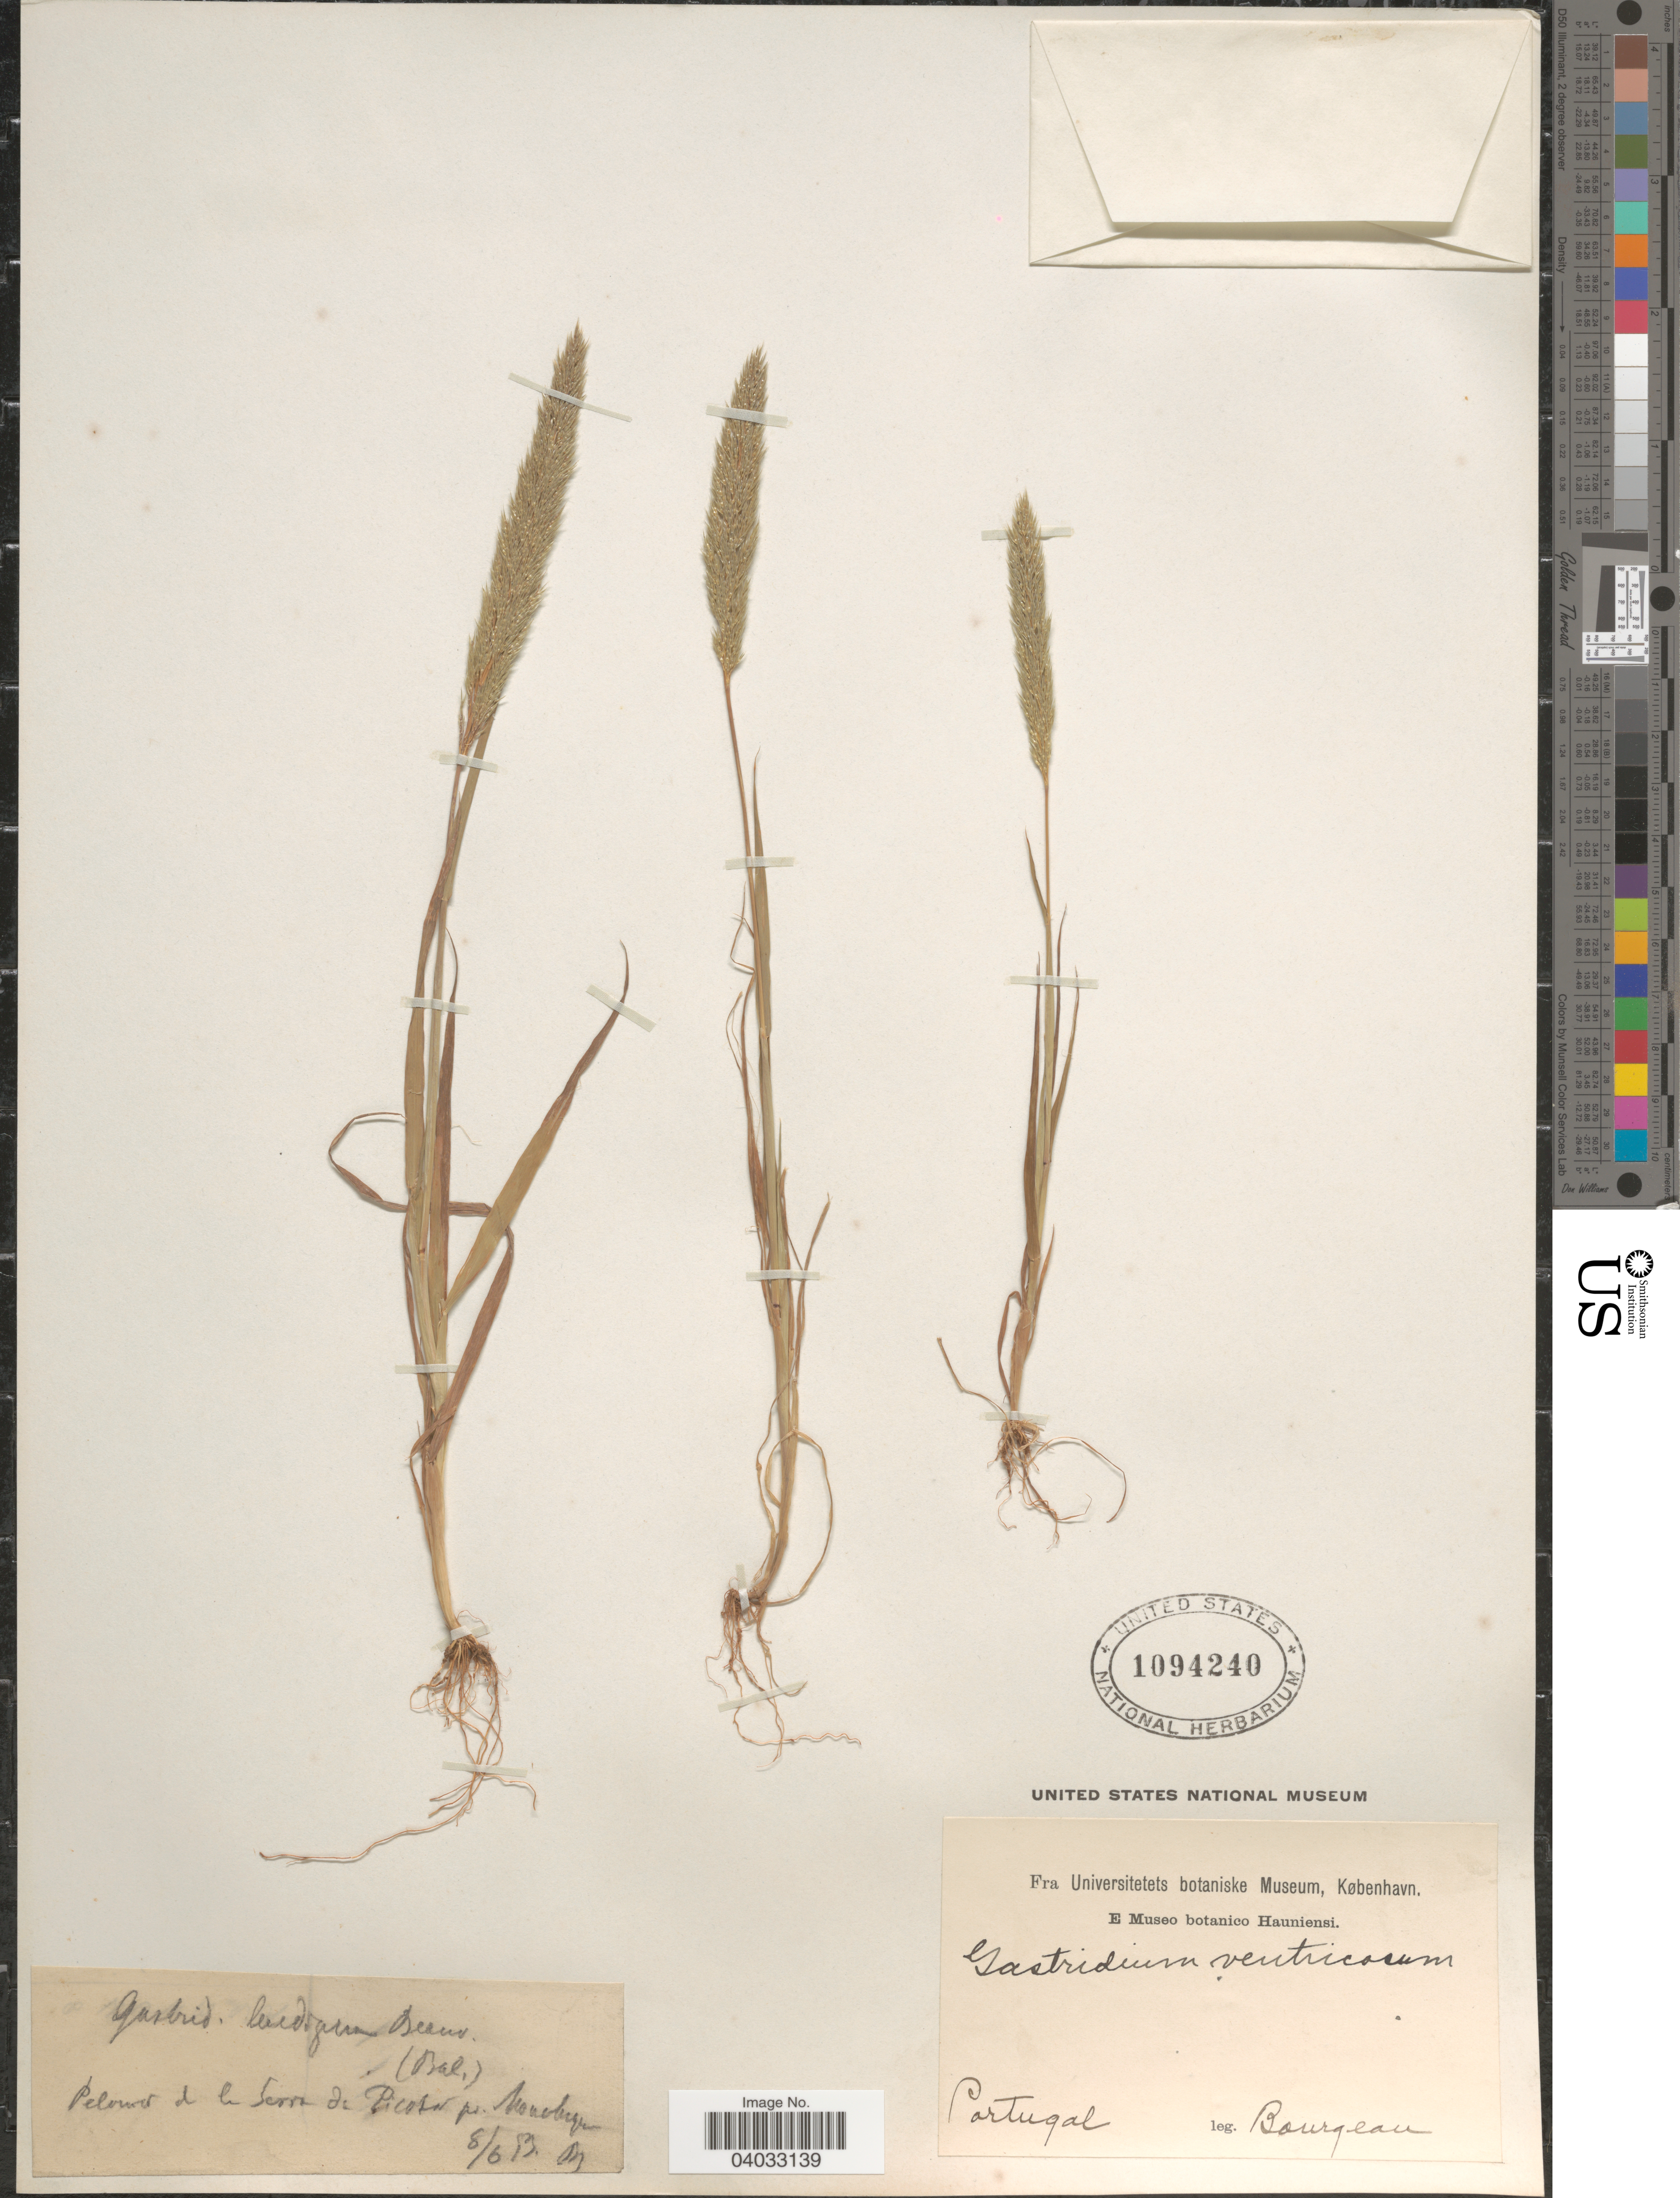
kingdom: Plantae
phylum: Tracheophyta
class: Liliopsida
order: Poales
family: Poaceae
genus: Gastridium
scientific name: Gastridium ventricosum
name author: (Gouan) Schinz & Thell.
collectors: -. Bourgeau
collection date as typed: Transcribed d/m/y: 8/6/53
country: Portugal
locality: Pelow [interpreted] d la Serra de Picota pr. Monchique.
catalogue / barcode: US 1094240